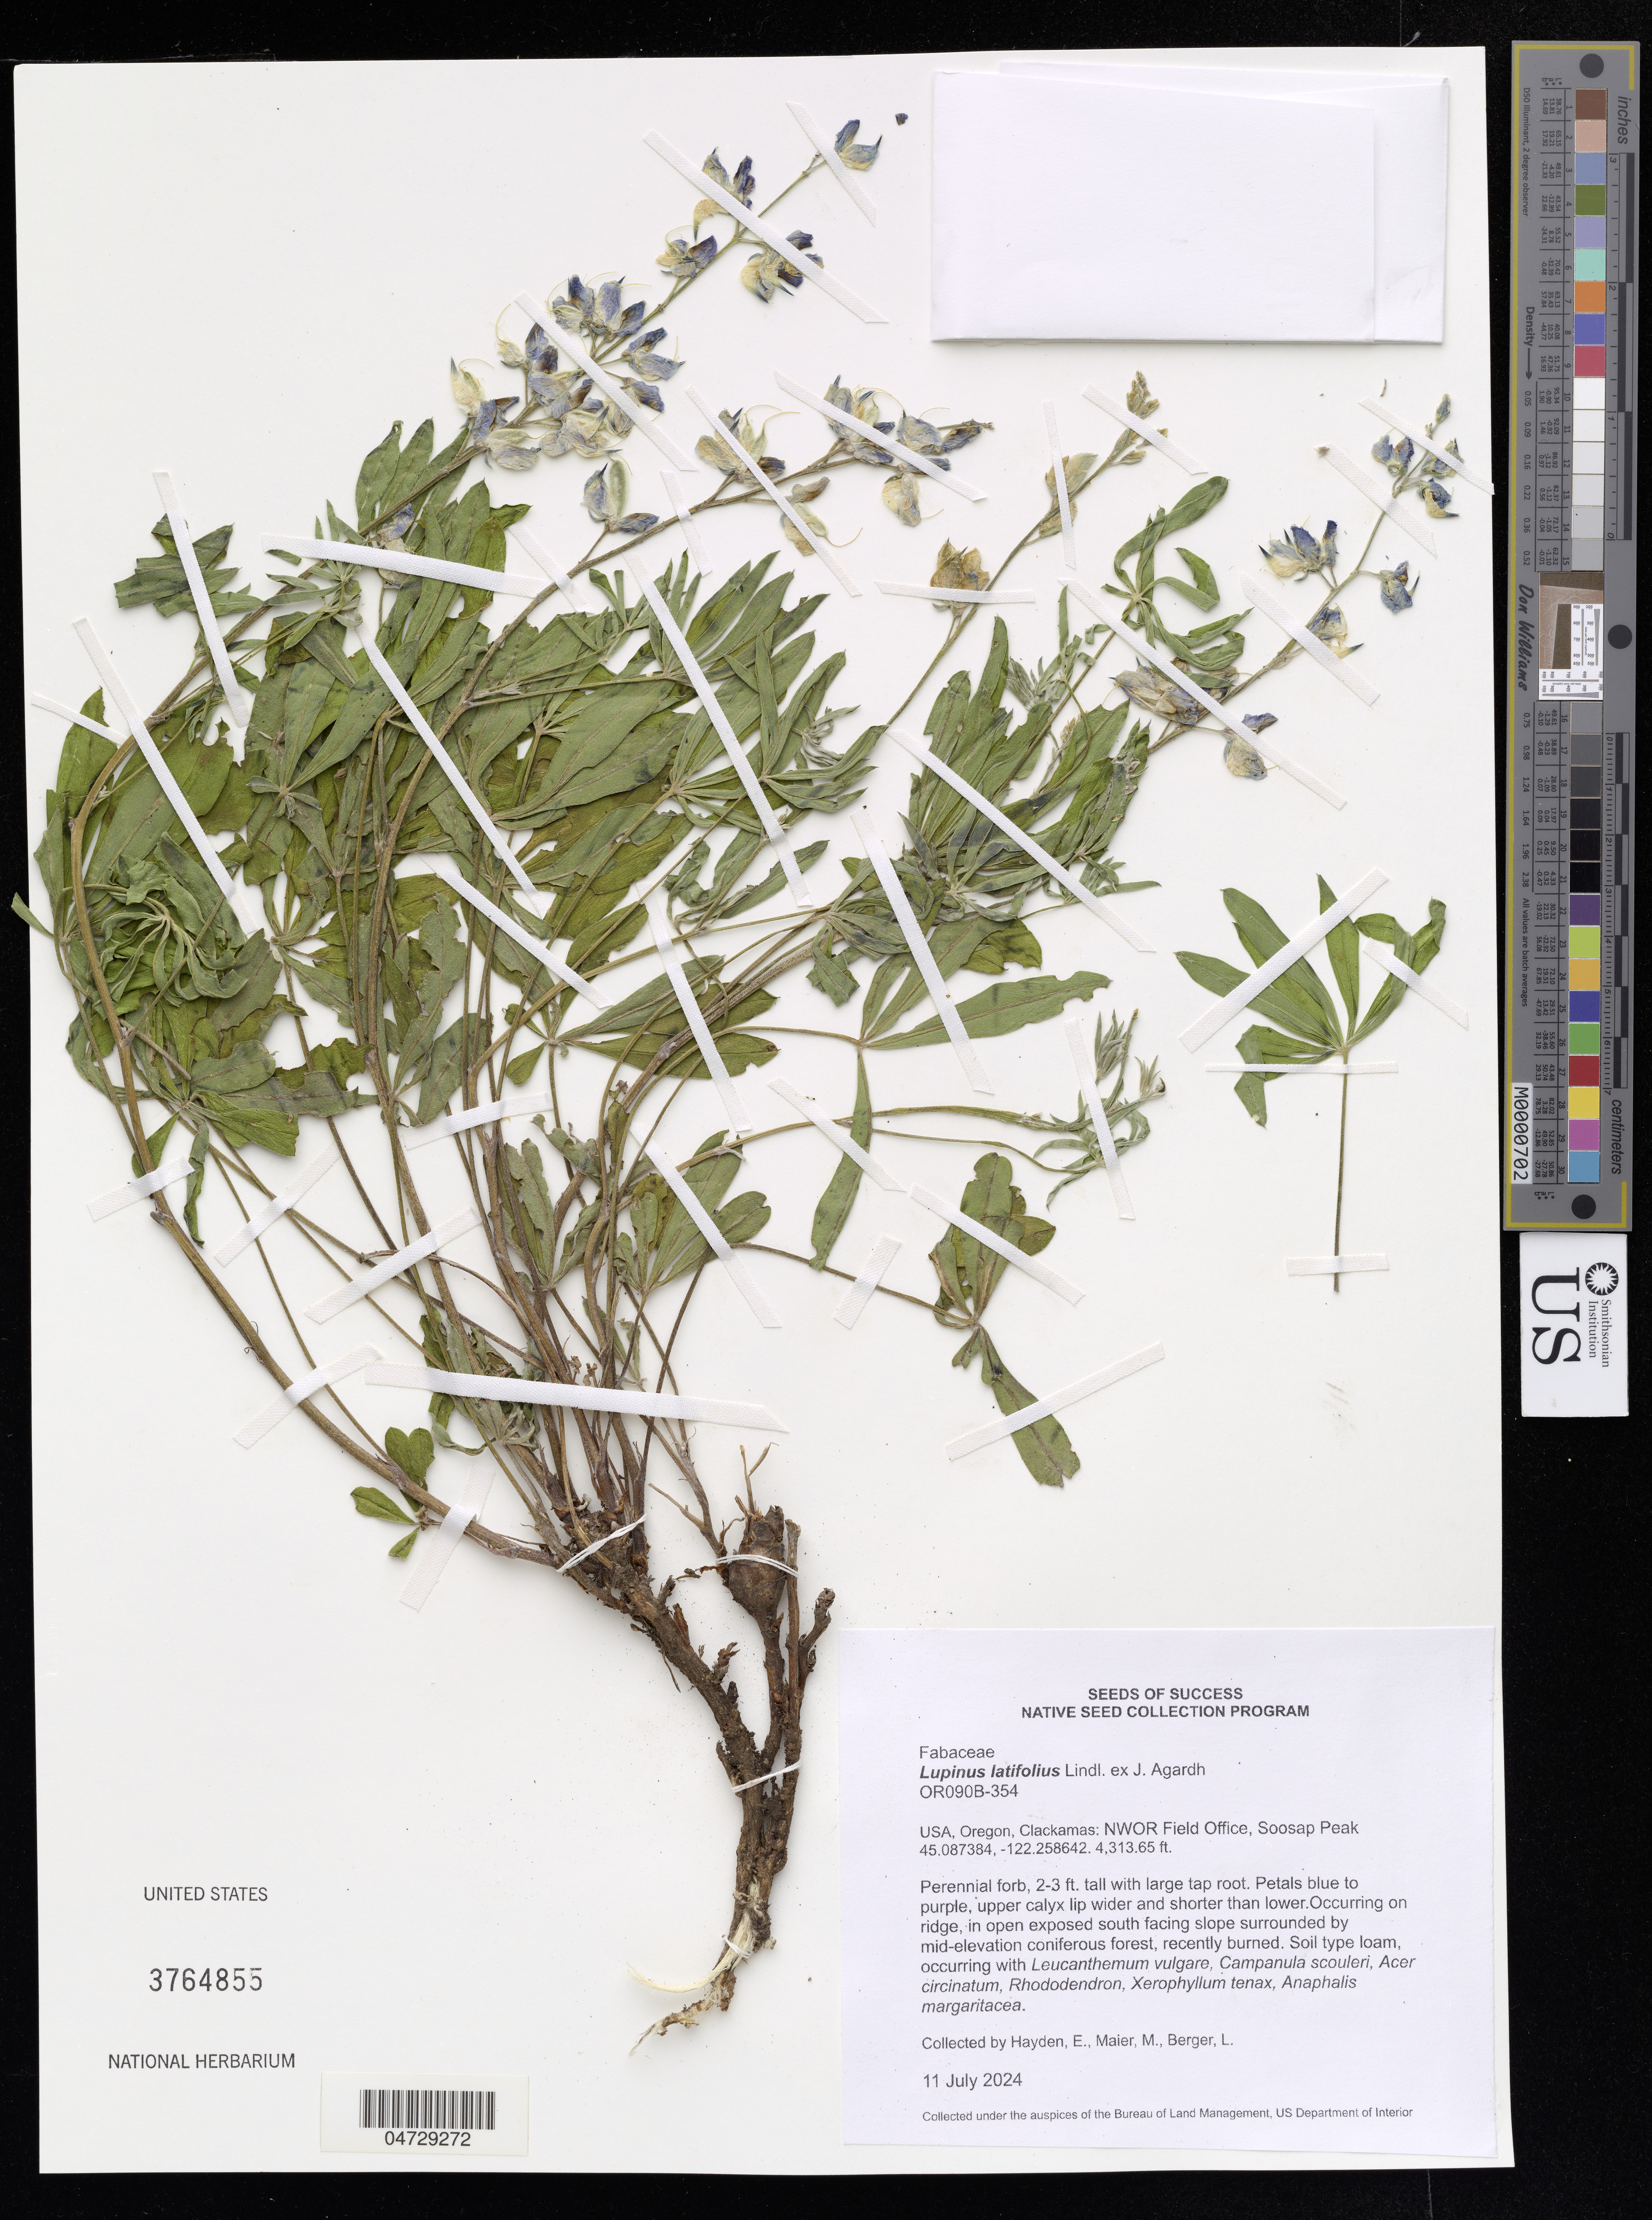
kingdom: Plantae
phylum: Tracheophyta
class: Magnoliopsida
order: Fabales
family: Fabaceae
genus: Lupinus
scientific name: Lupinus latifolius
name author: Lindl. ex J. Agardh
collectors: E. Hayden, M. Maier & L. Berger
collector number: OR090B-354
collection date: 2024-07-11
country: United States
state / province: Oregon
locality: Clackamas: NWOR Field Office, Soosap Peak.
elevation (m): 1314.8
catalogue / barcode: US 3764855